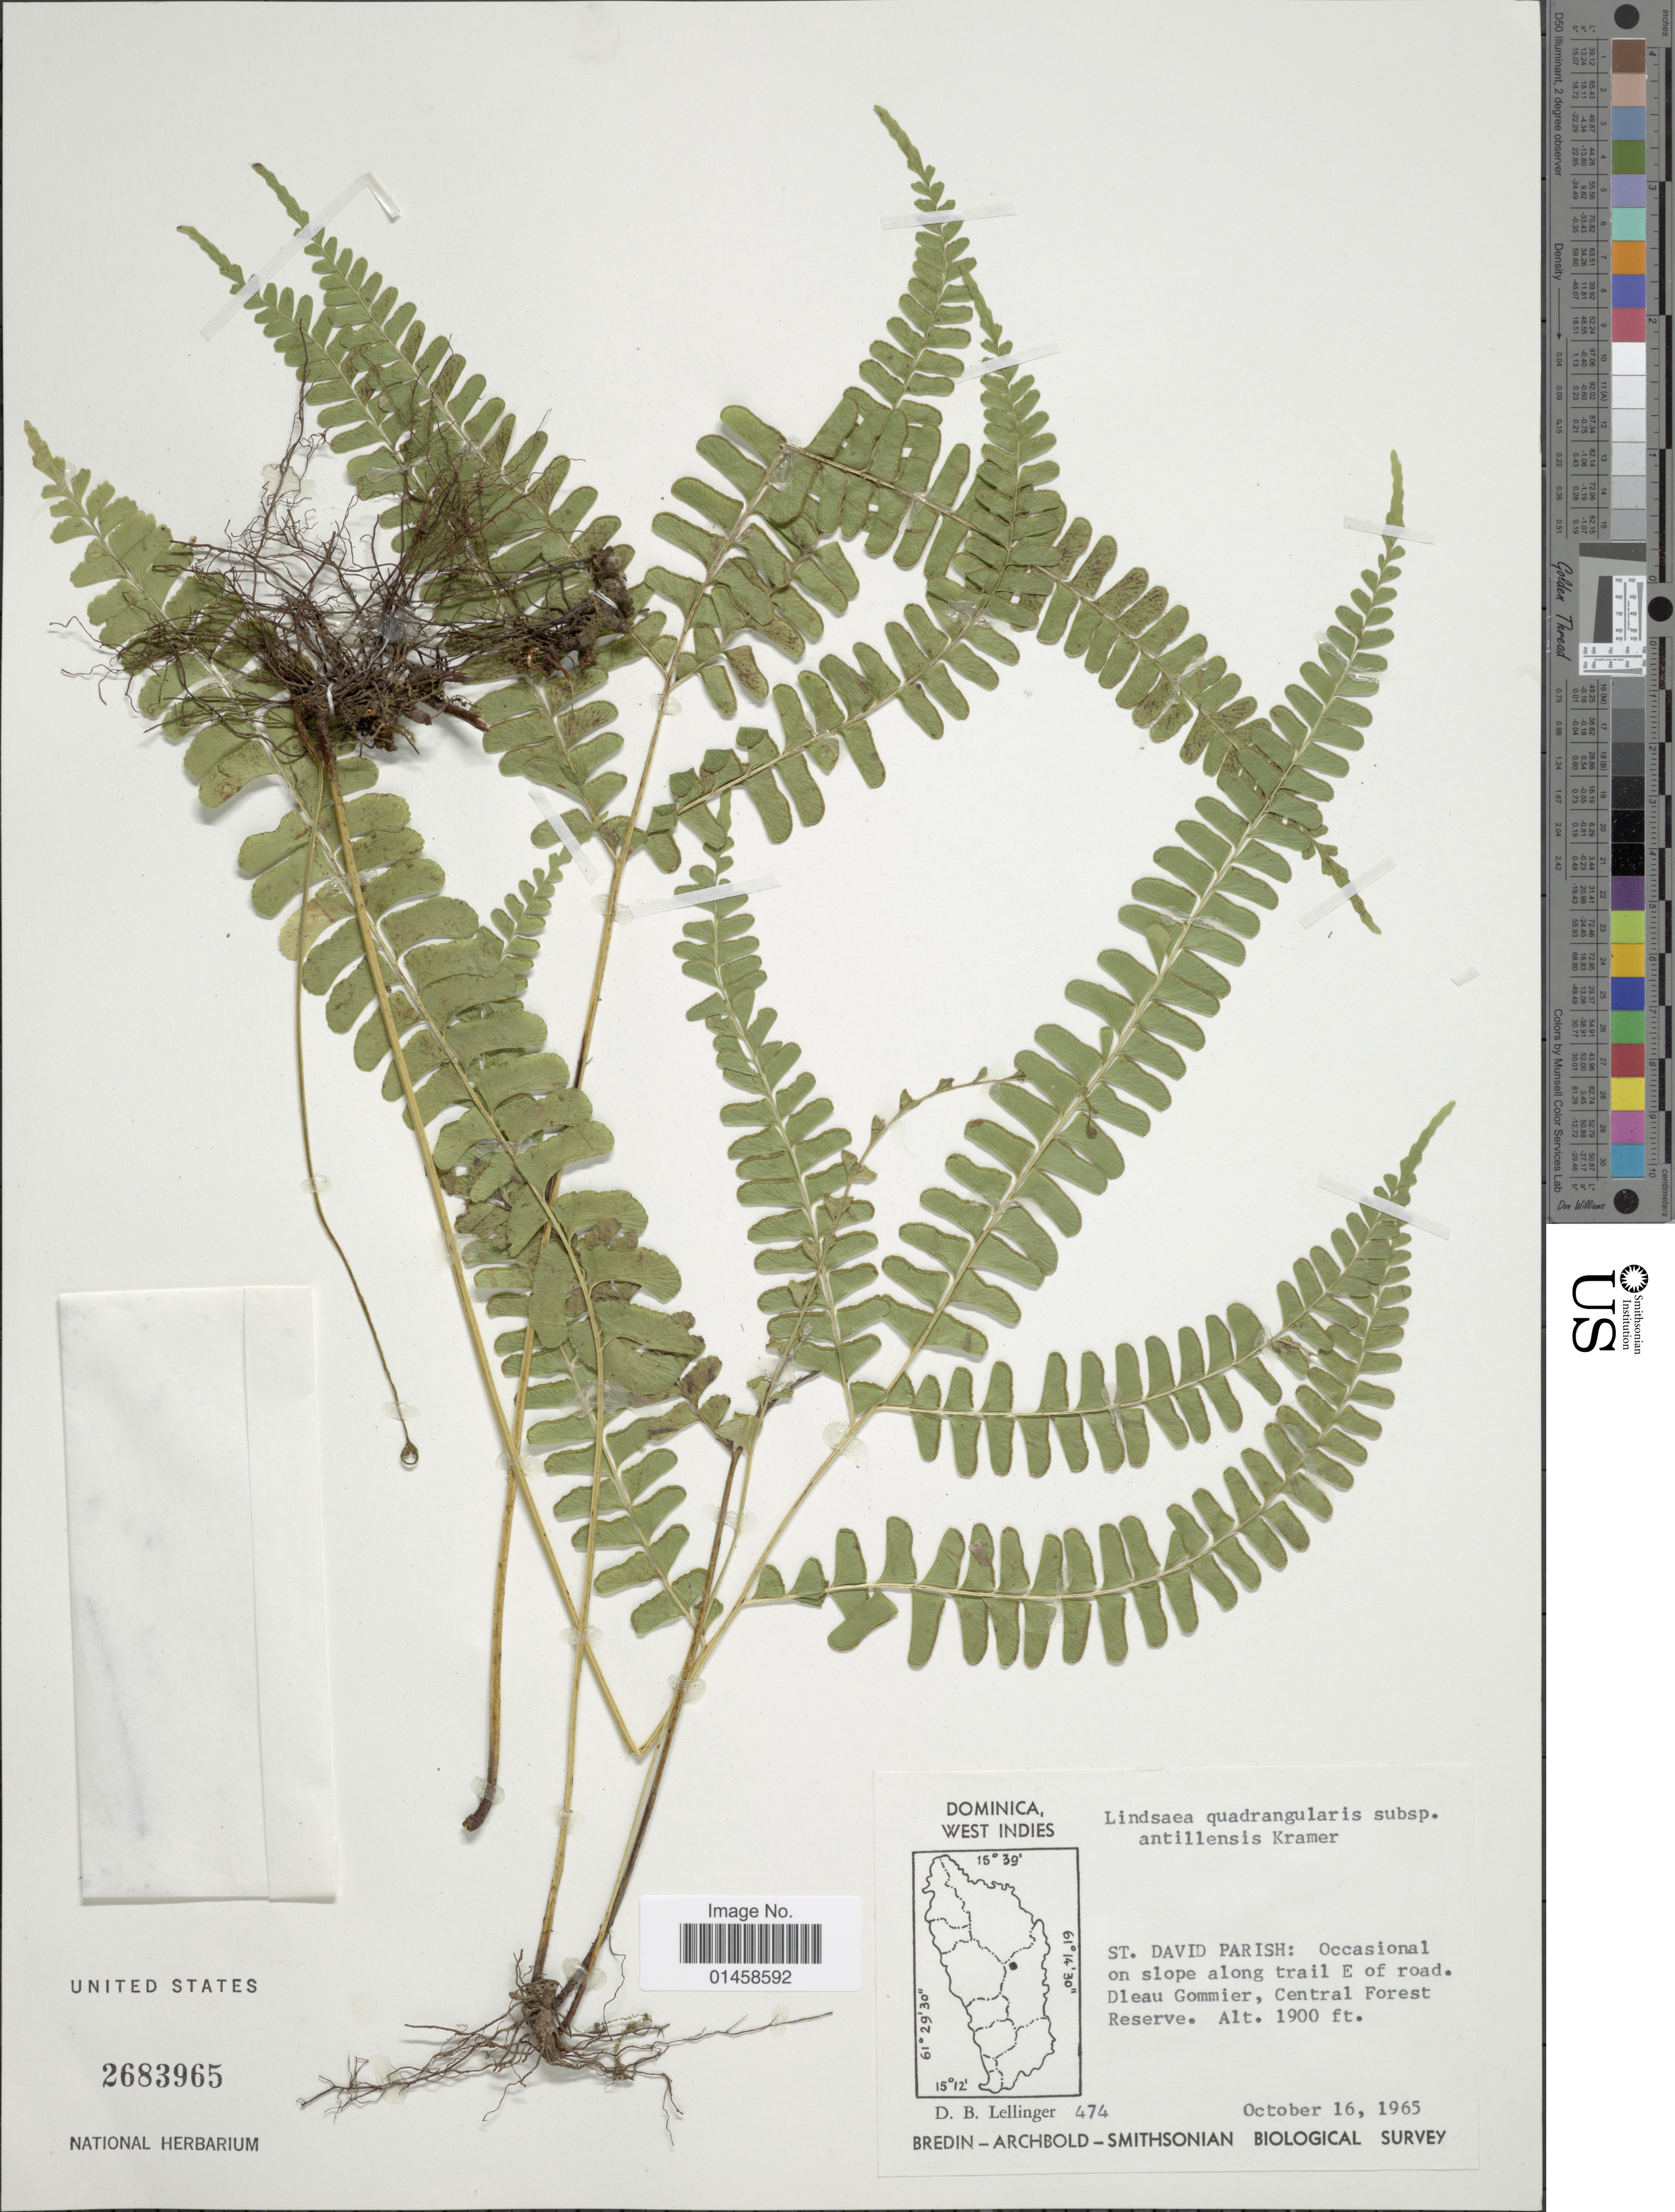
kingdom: Plantae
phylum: Tracheophyta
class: Polypodiopsida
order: Polypodiales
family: Lindsaeaceae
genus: Lindsaea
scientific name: Lindsaea quadrangularis subsp. antillensis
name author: K.U. Kramer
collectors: D. B. Lellinger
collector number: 474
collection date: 1965-10-16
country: Dominica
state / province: St. David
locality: Occasional on slope along trail E of roaf, Dleau Gommier, Central Forest Reserve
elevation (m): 579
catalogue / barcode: US 2683965